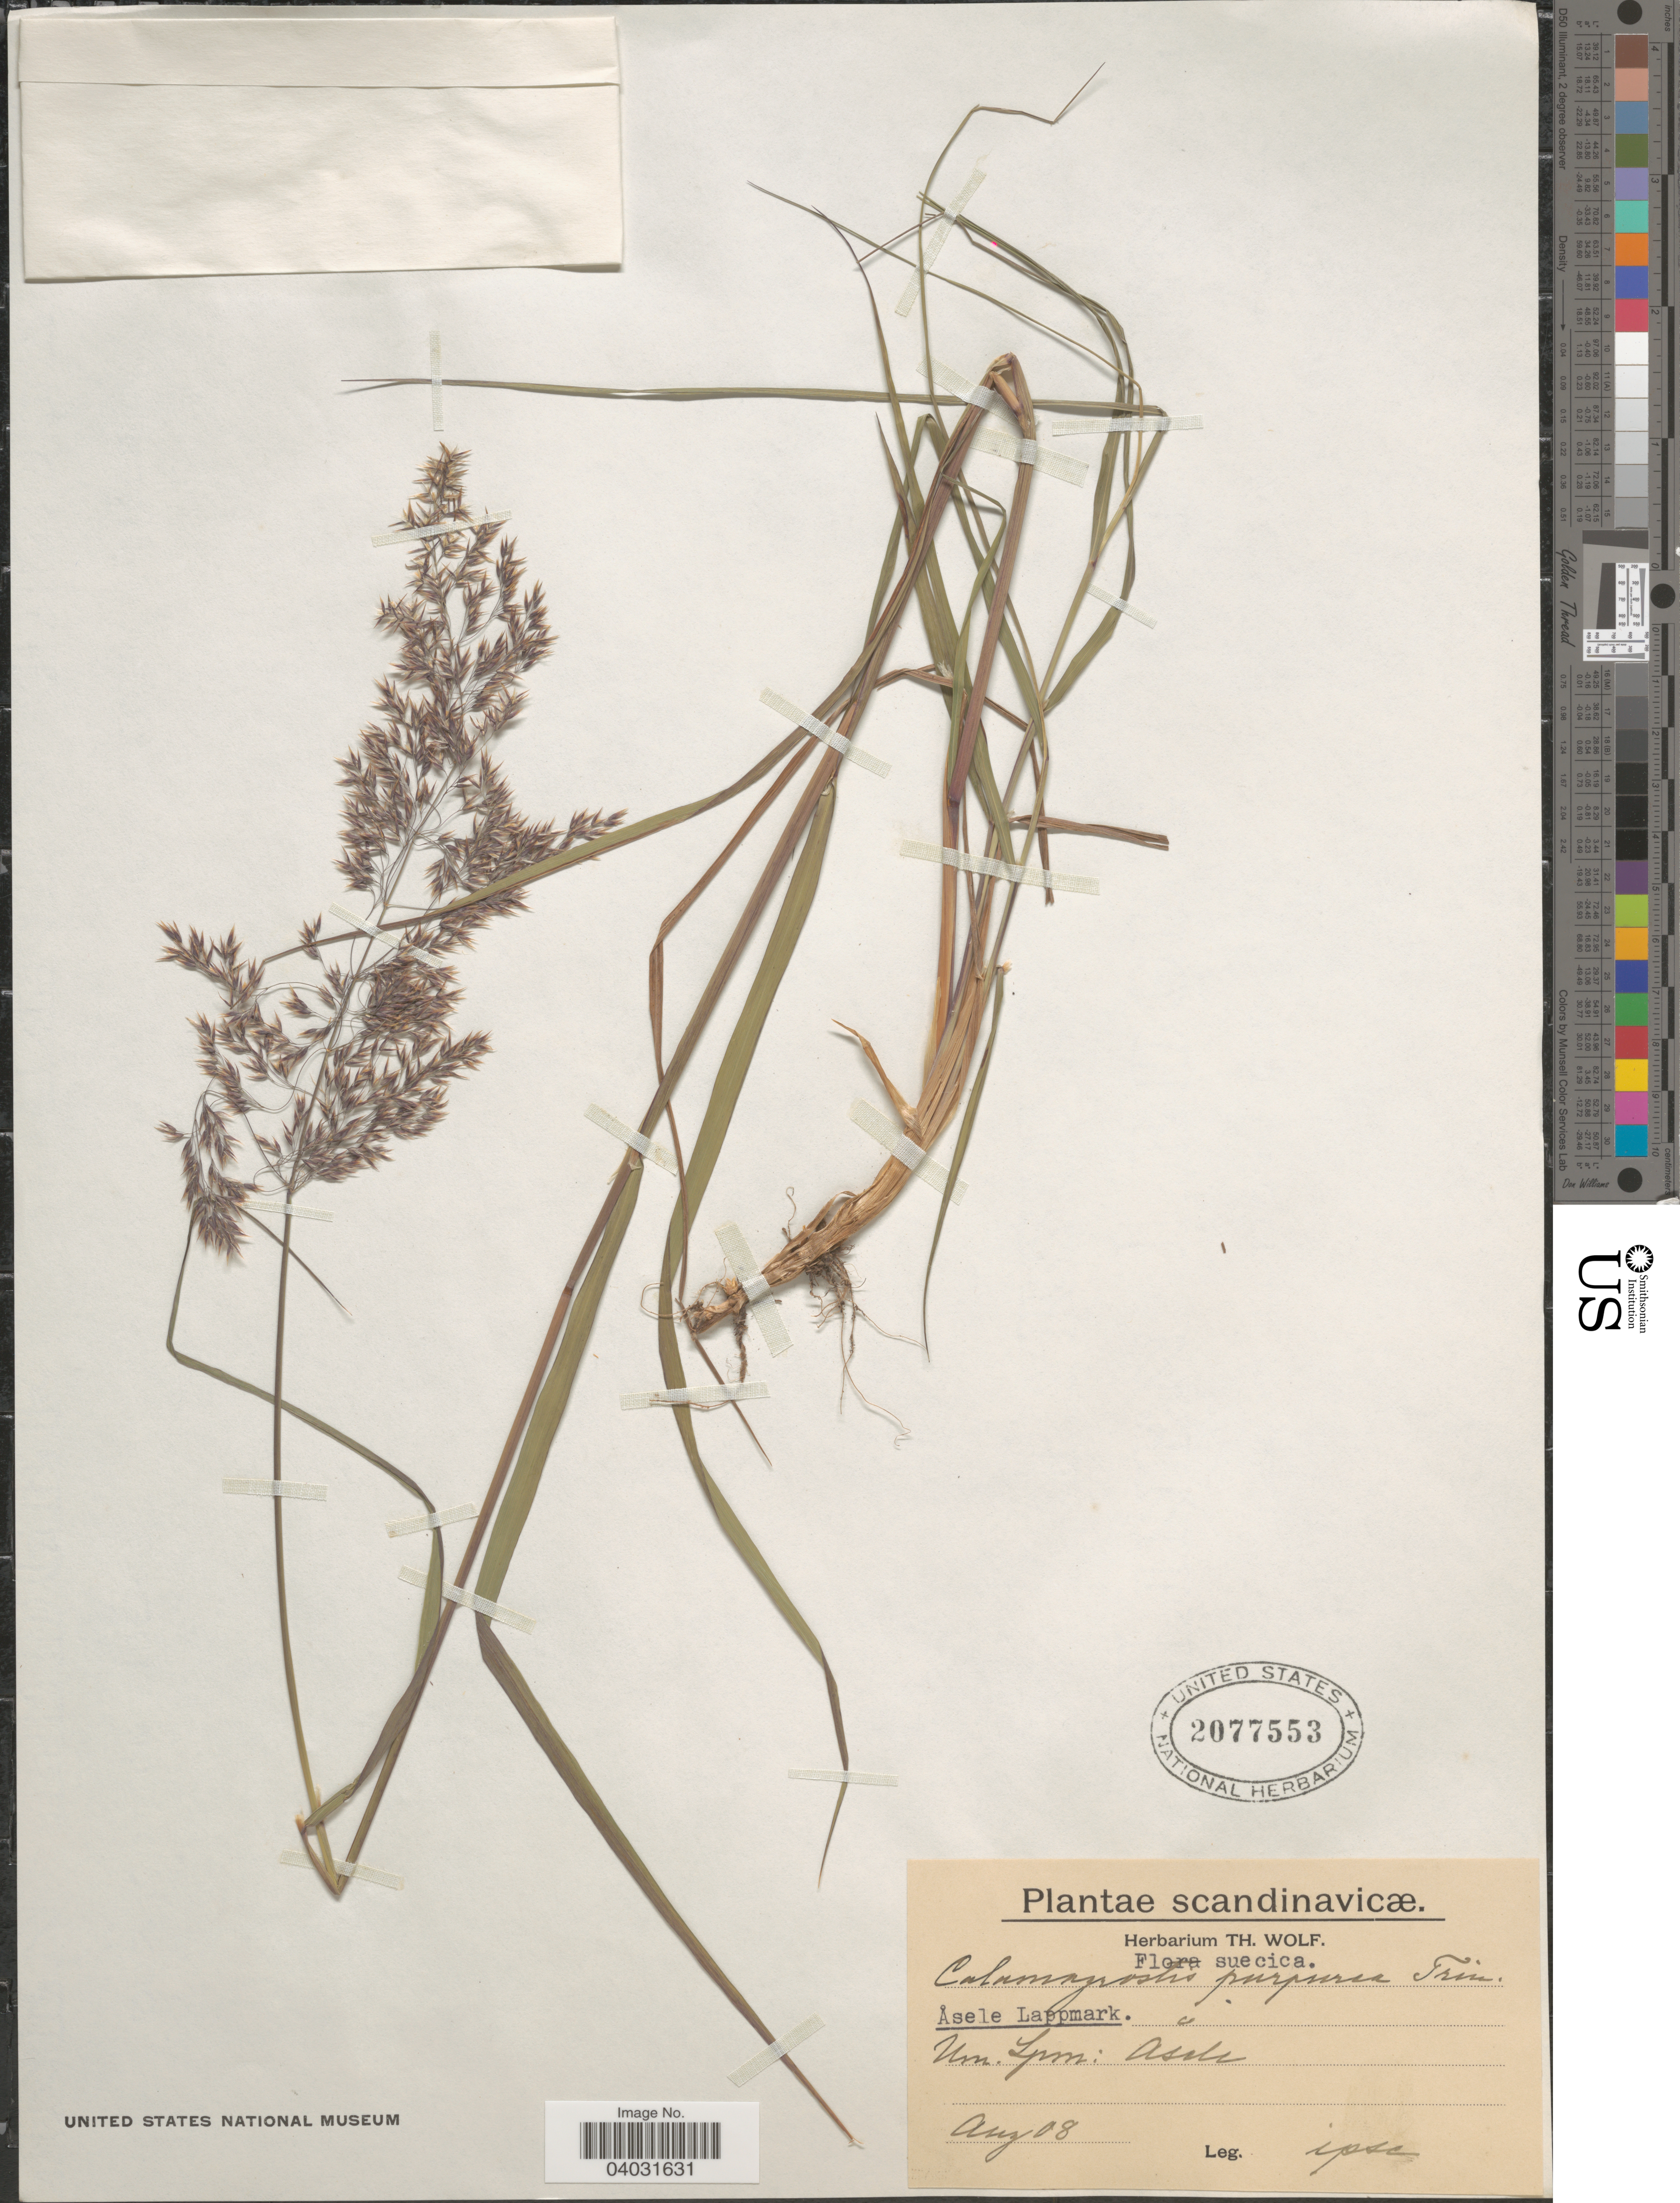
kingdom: Plantae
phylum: Tracheophyta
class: Liliopsida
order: Poales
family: Poaceae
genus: Calamagrostis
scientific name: Calamagrostis purpurea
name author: (Trin.) Trin.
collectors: T. Wolf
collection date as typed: Transcribed d/m/y: /8/8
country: Sweden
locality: Scandinavicæ. Suecica. Åsele Lappmark. Um. Lpm: Åsele.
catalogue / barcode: US 2077553